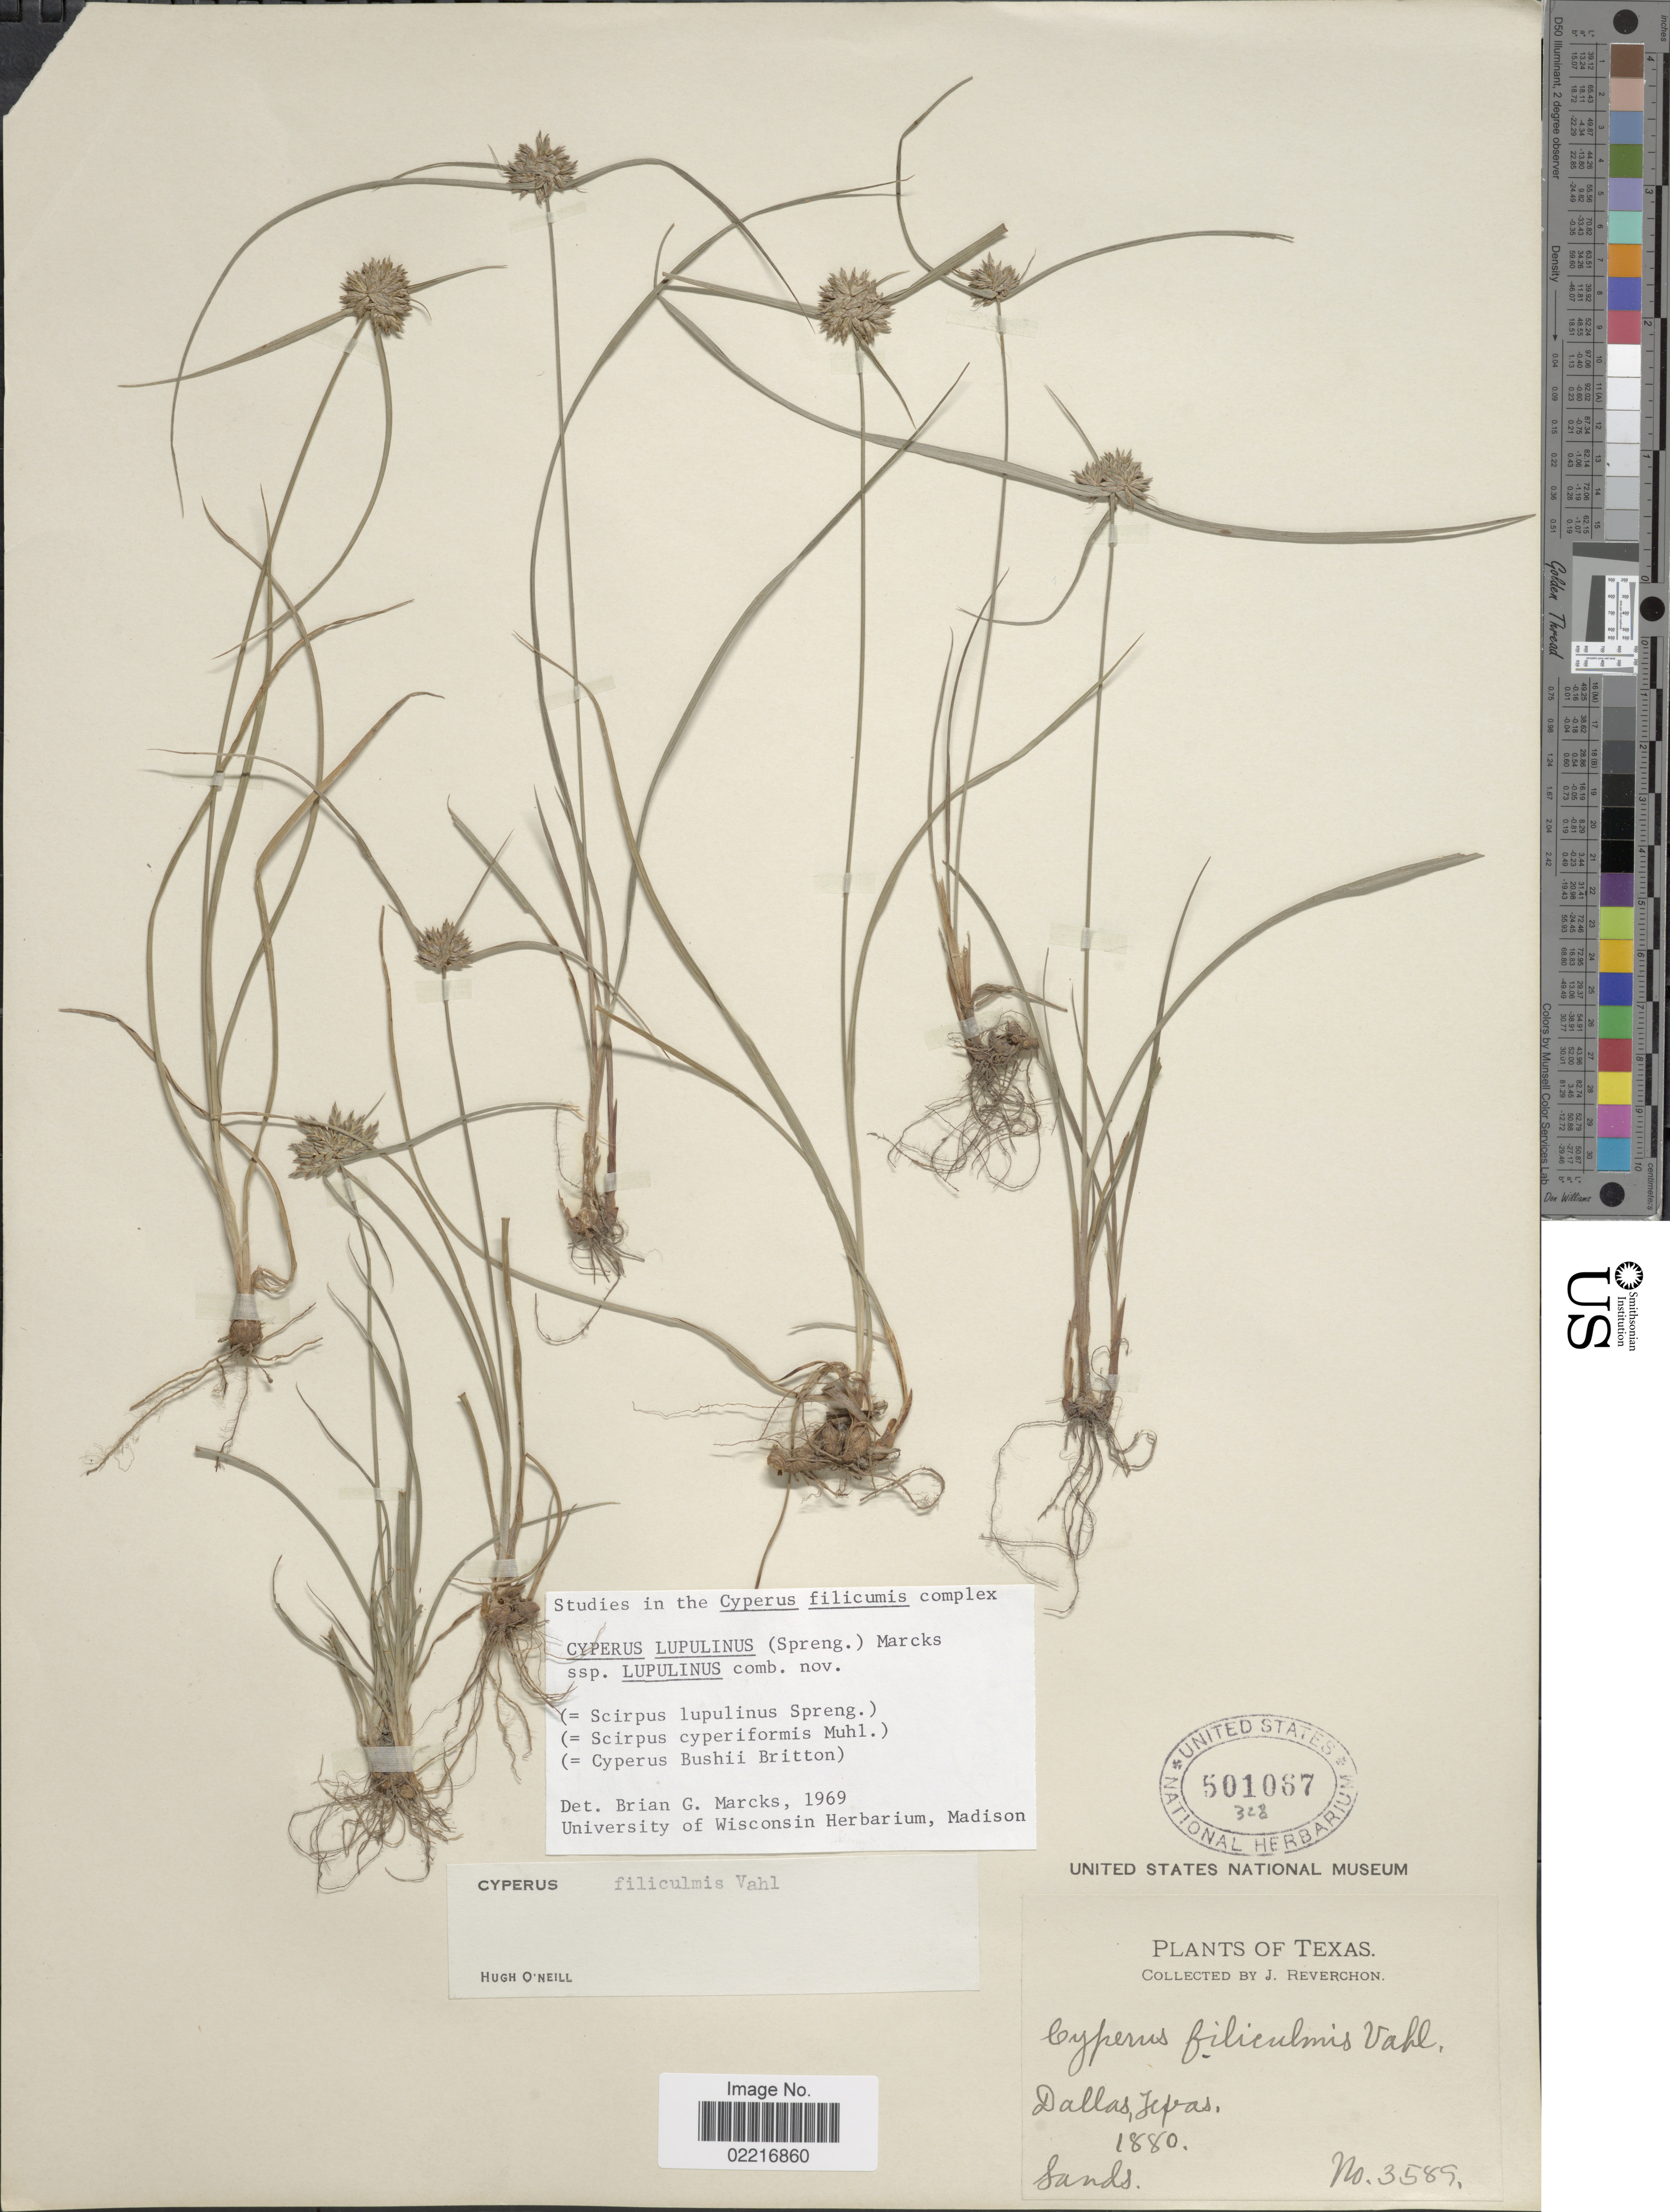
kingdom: Plantae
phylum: Tracheophyta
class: Liliopsida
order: Poales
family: Cyperaceae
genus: Cyperus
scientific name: Cyperus lupulinus subsp. lupulinus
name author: (Spreng.) Marcks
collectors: J. Reverchon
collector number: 3589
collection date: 1880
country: United States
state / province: Texas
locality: Dallas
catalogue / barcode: US 501067